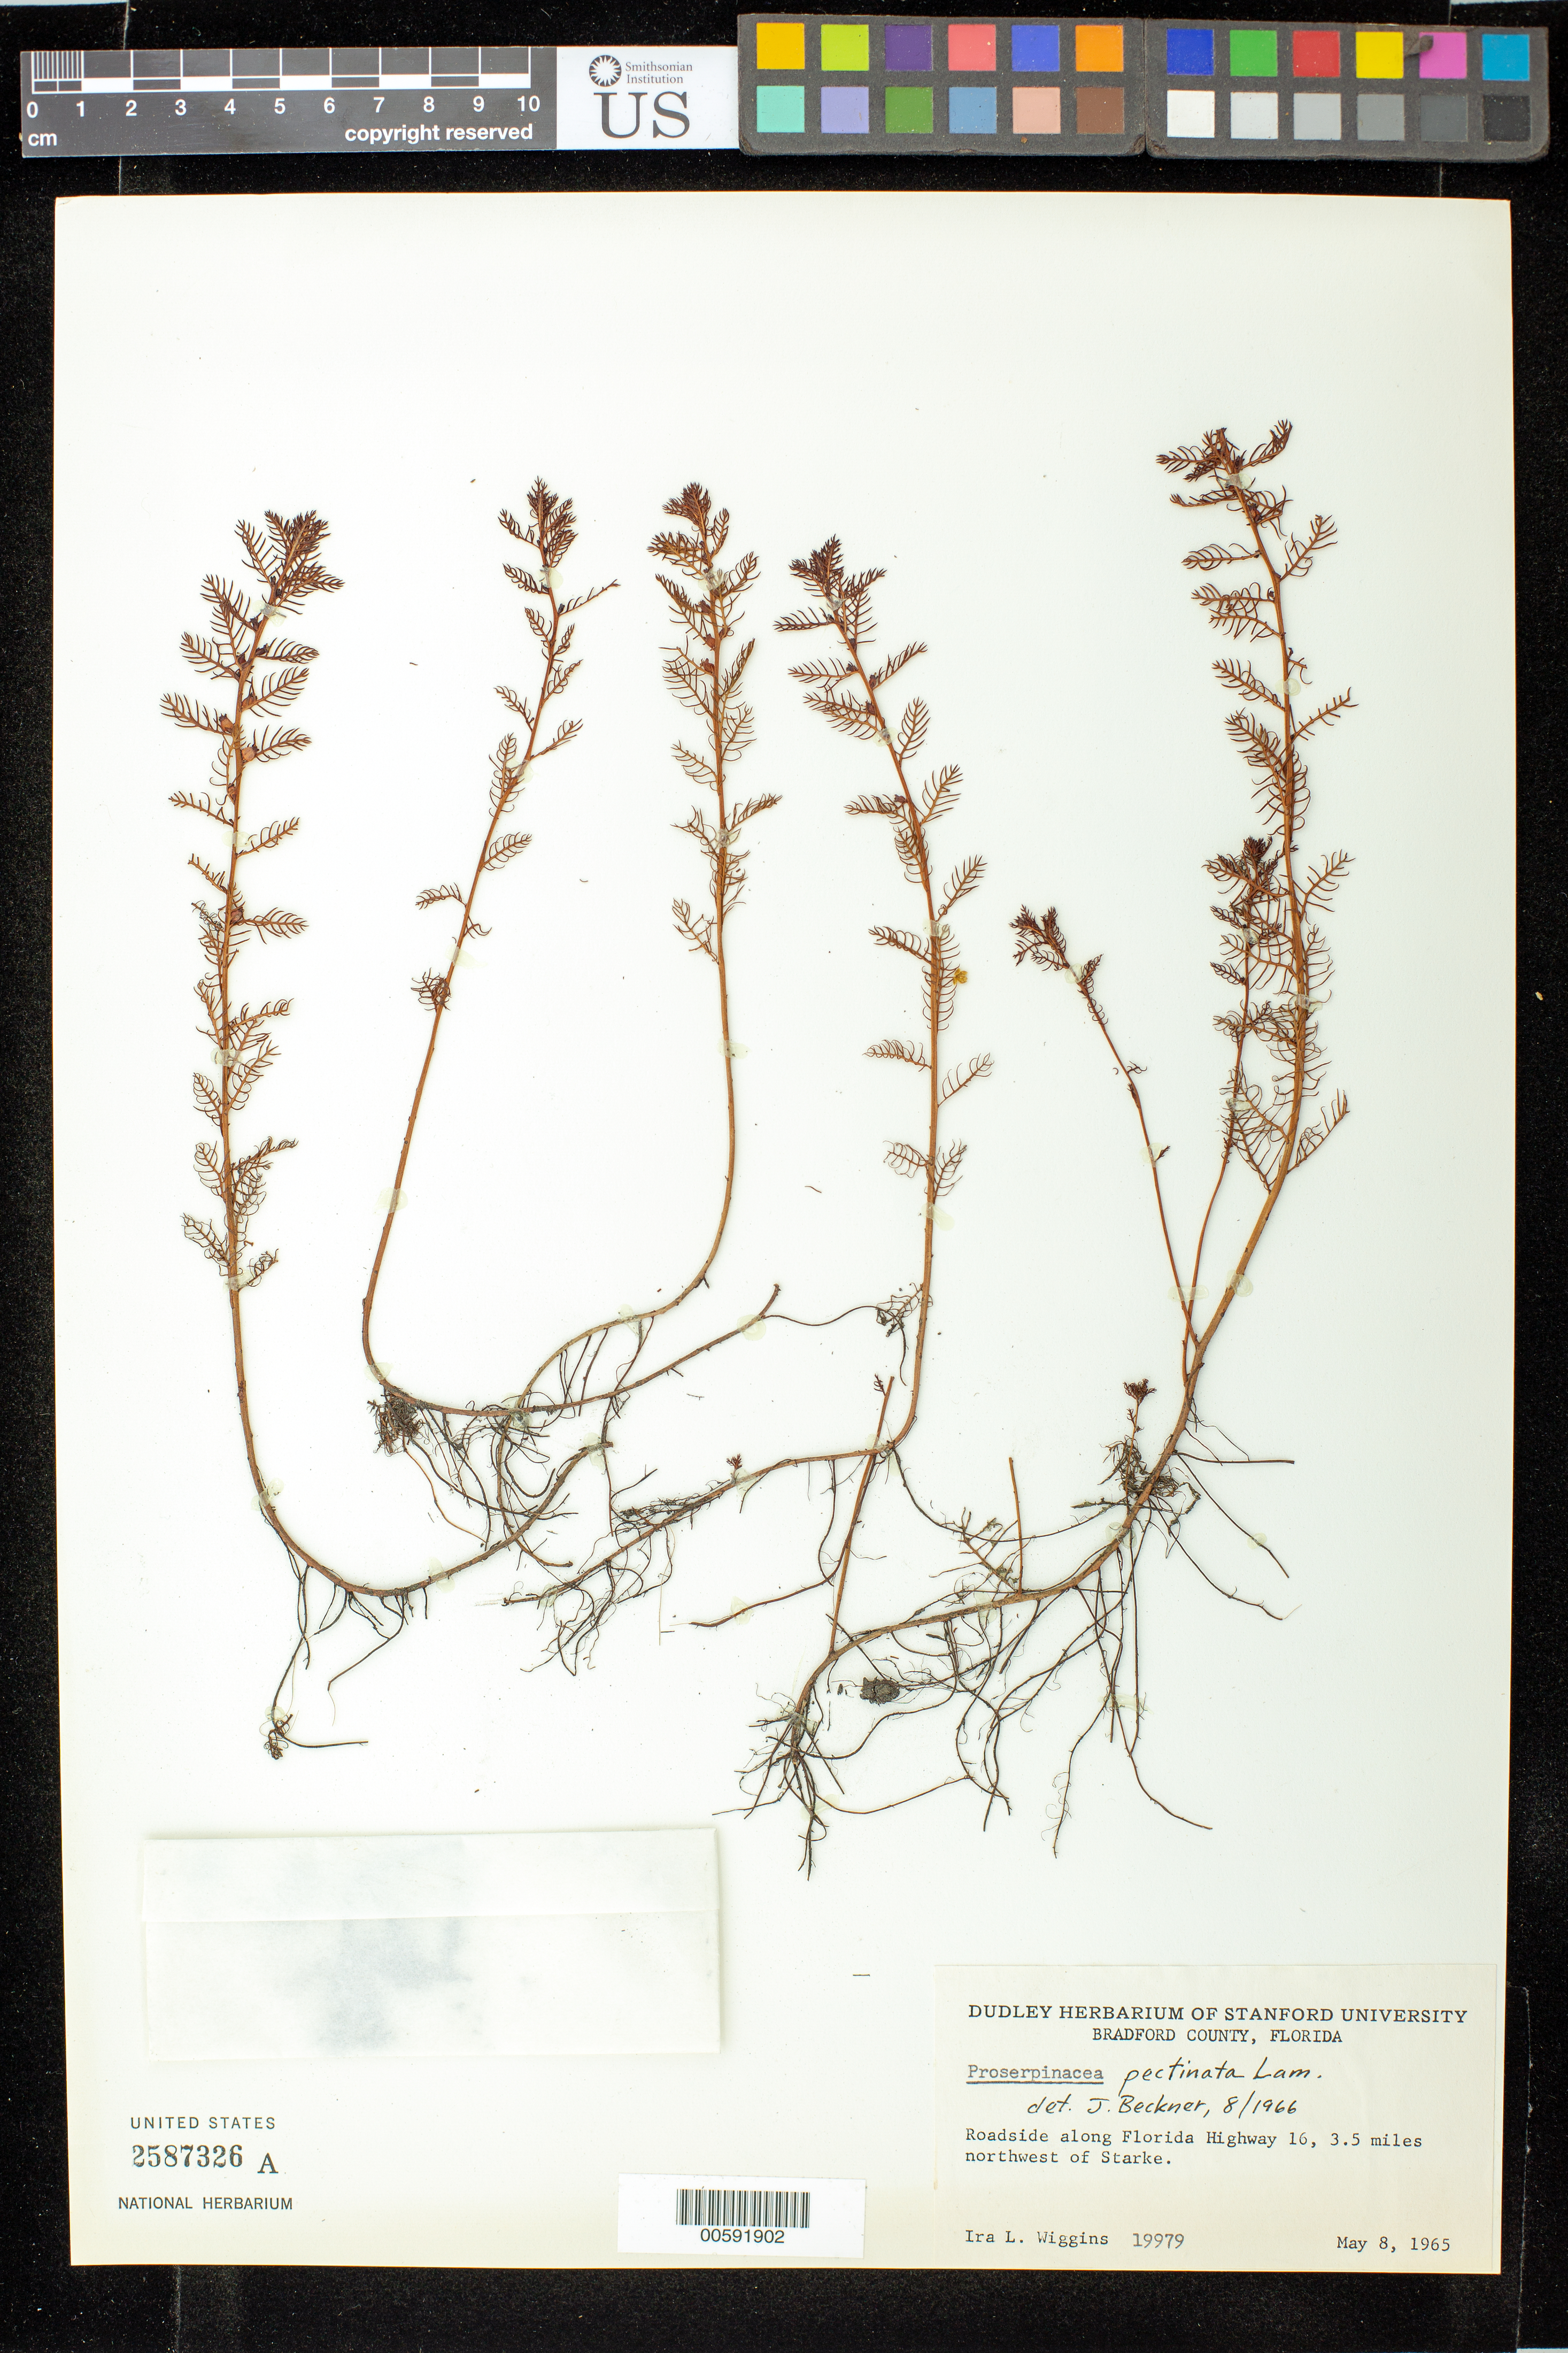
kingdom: Plantae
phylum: Tracheophyta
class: Magnoliopsida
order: Saxifragales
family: Haloragaceae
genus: Proserpinaca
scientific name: Proserpinaca pectinata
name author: Lam.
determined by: Beckner, J.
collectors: I. L. Wiggins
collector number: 19979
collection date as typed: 08 May 1965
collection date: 1965-05-08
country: United States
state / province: Florida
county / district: Bradford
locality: Along FL Highway 16, NW of Starke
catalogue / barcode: US 2587326A